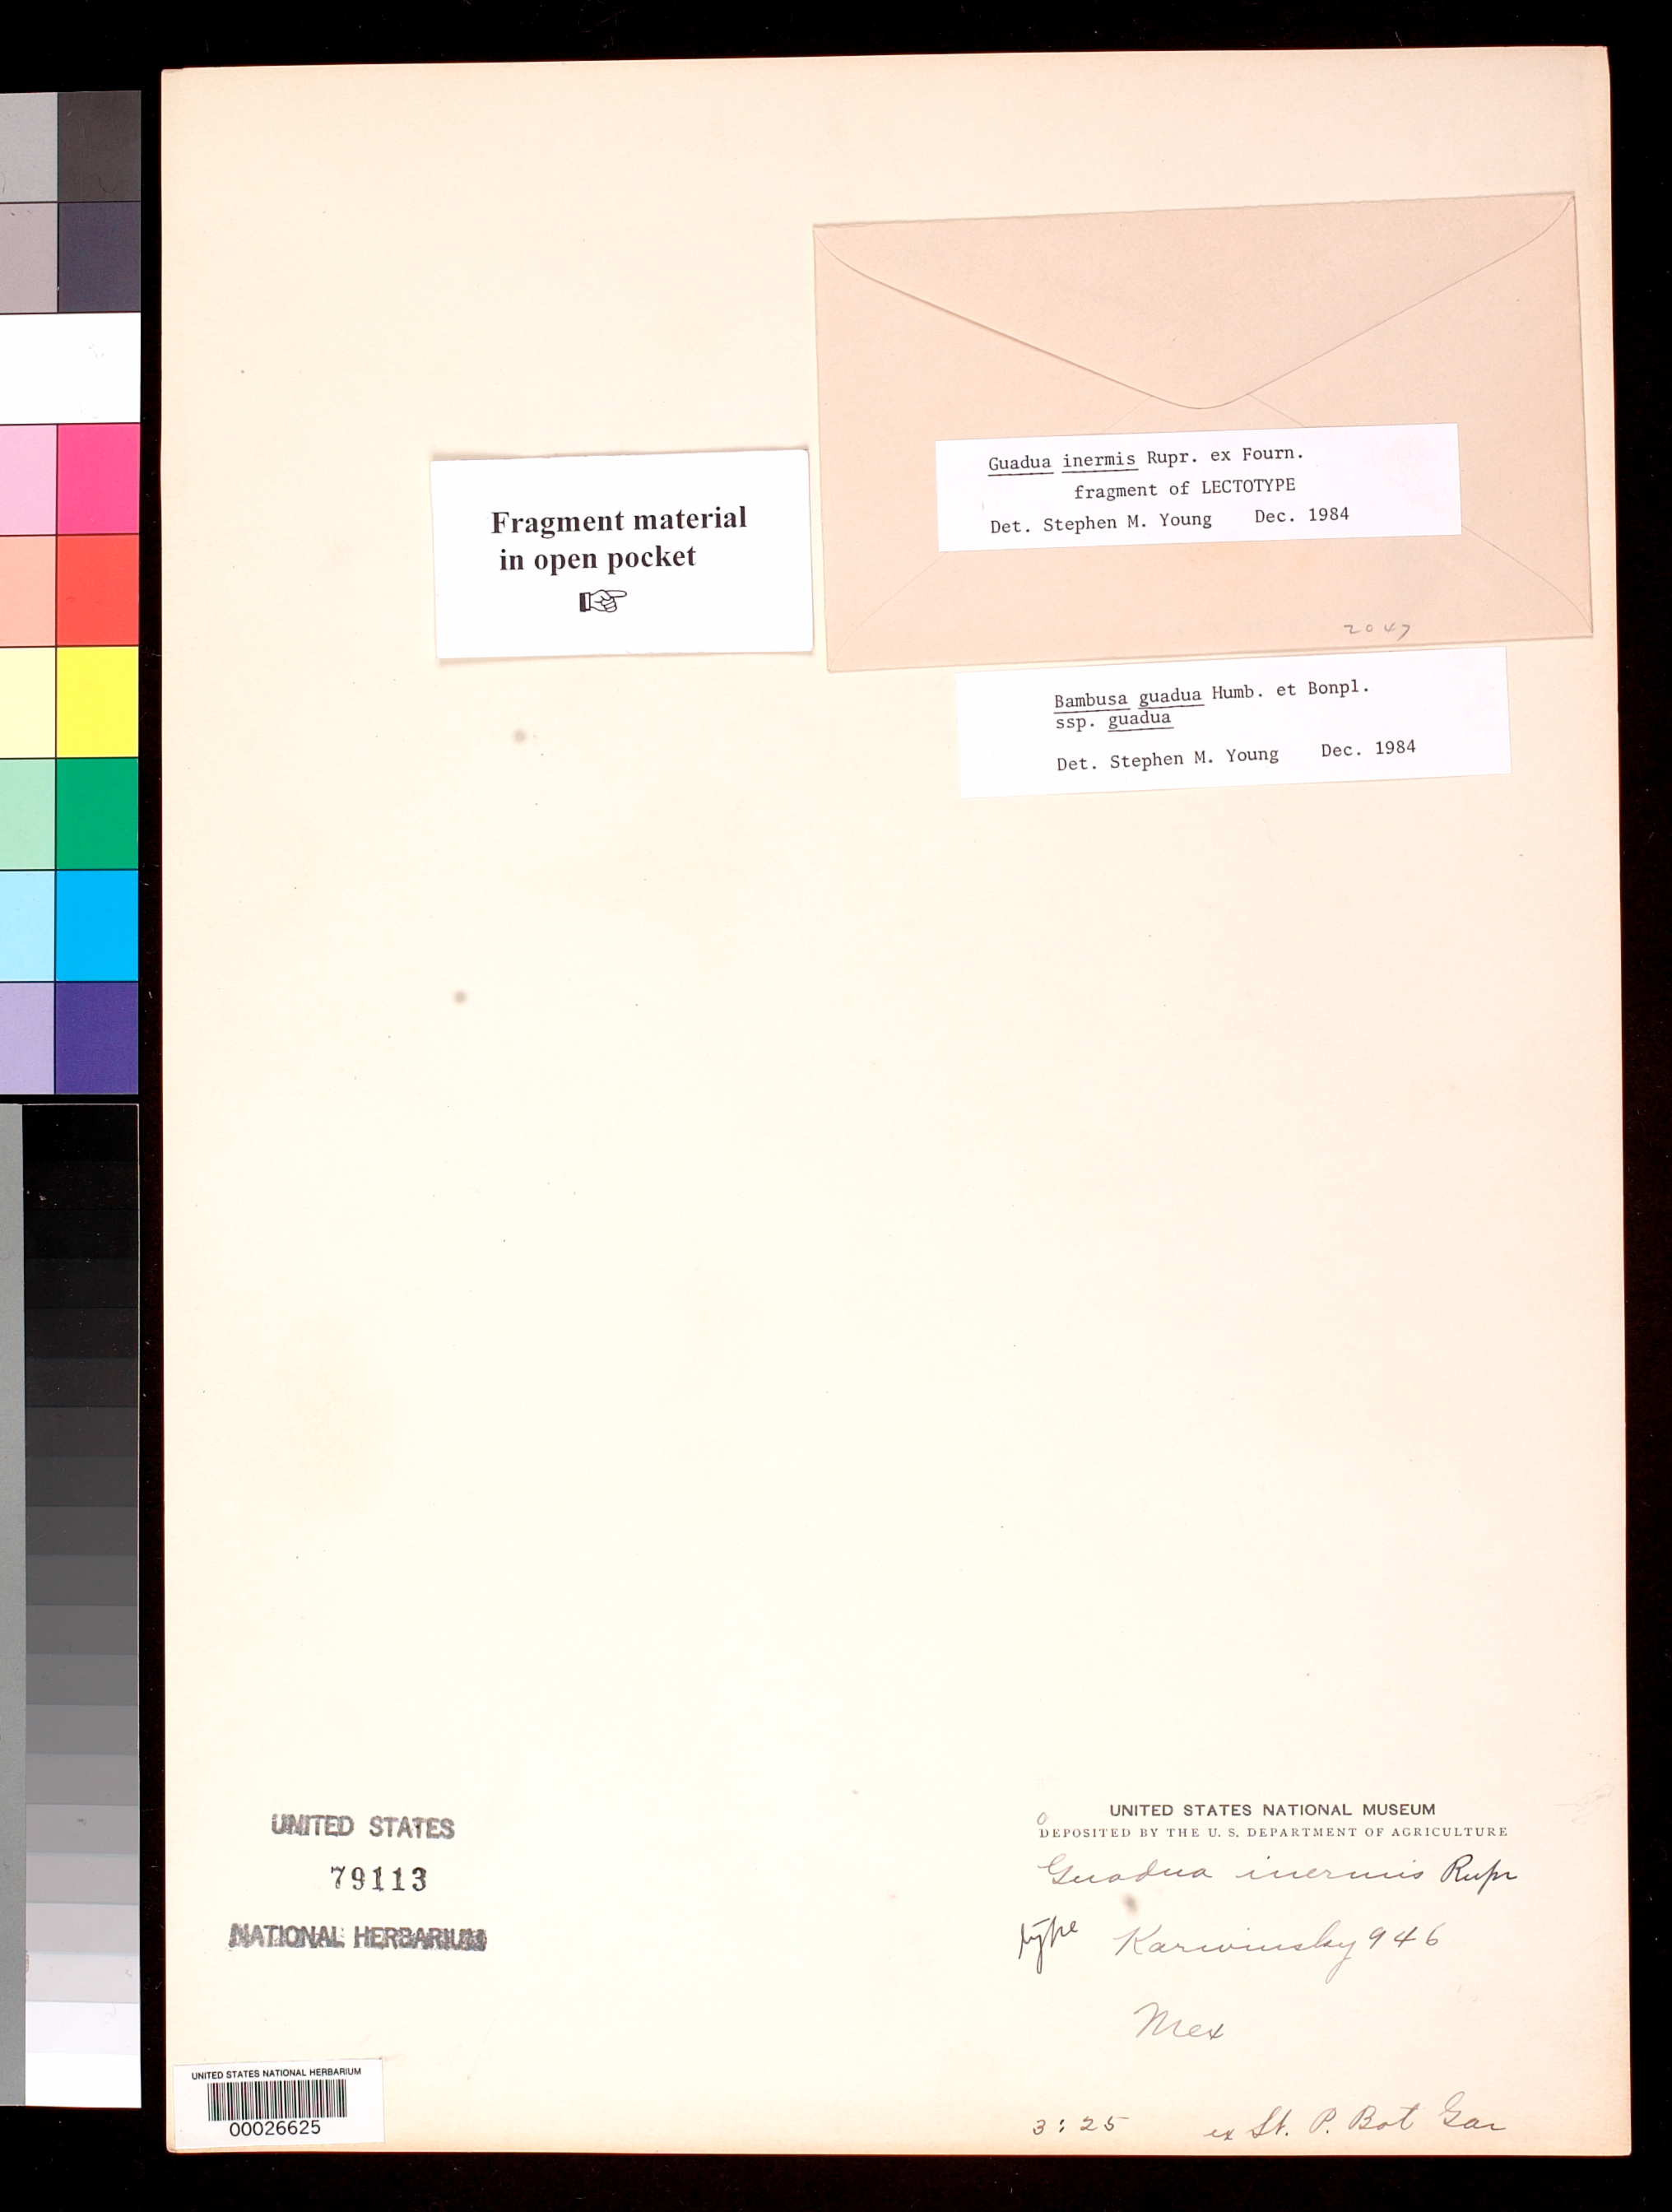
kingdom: Plantae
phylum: Tracheophyta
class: Liliopsida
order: Poales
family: Poaceae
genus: Guadua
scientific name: Guadua inermis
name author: Rupr. ex E. Fourn.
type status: Syntype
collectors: W. F. Karwinski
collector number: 946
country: Mexico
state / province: Veracruz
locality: Papantla.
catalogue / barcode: US 79113